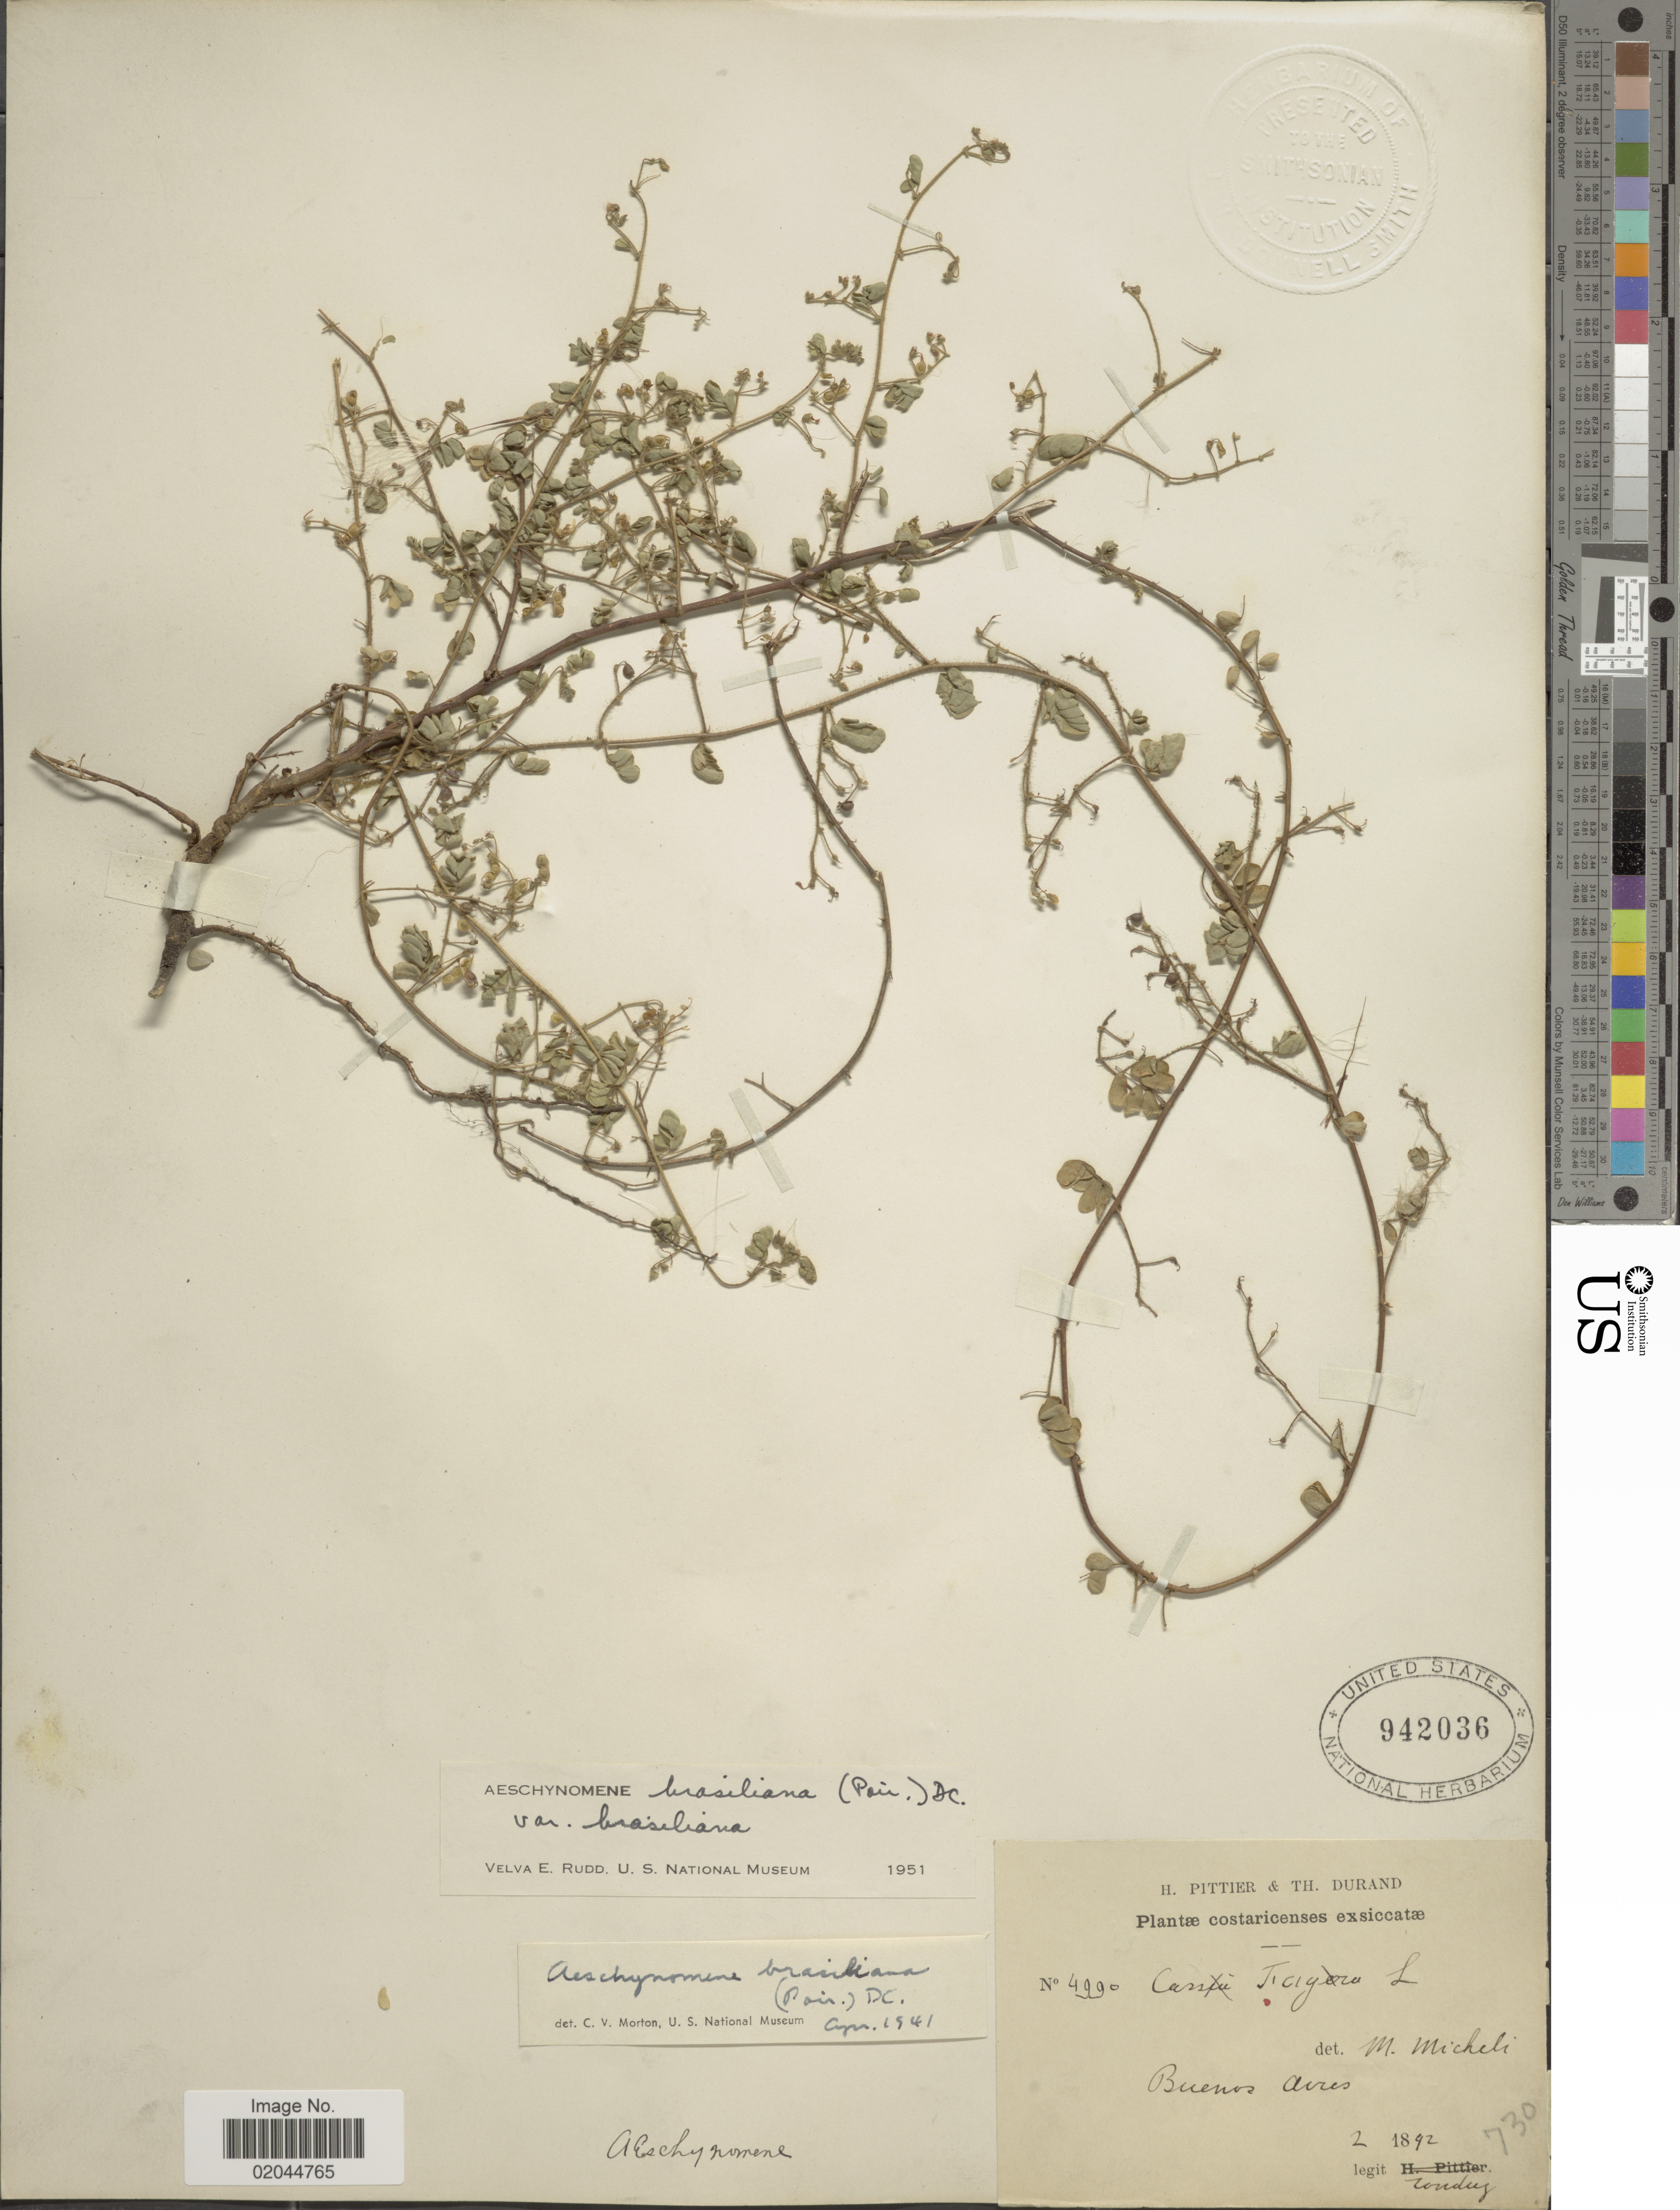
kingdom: Plantae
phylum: Tracheophyta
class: Magnoliopsida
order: Fabales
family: Fabaceae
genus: Aeschynomene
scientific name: Aeschynomene brasiliana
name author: (Poir.) DC.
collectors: A. Tonduz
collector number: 4990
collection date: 1892-02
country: Costa Rica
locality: Costaricenses exsiccatae, Buenos Aires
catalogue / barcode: US 942036